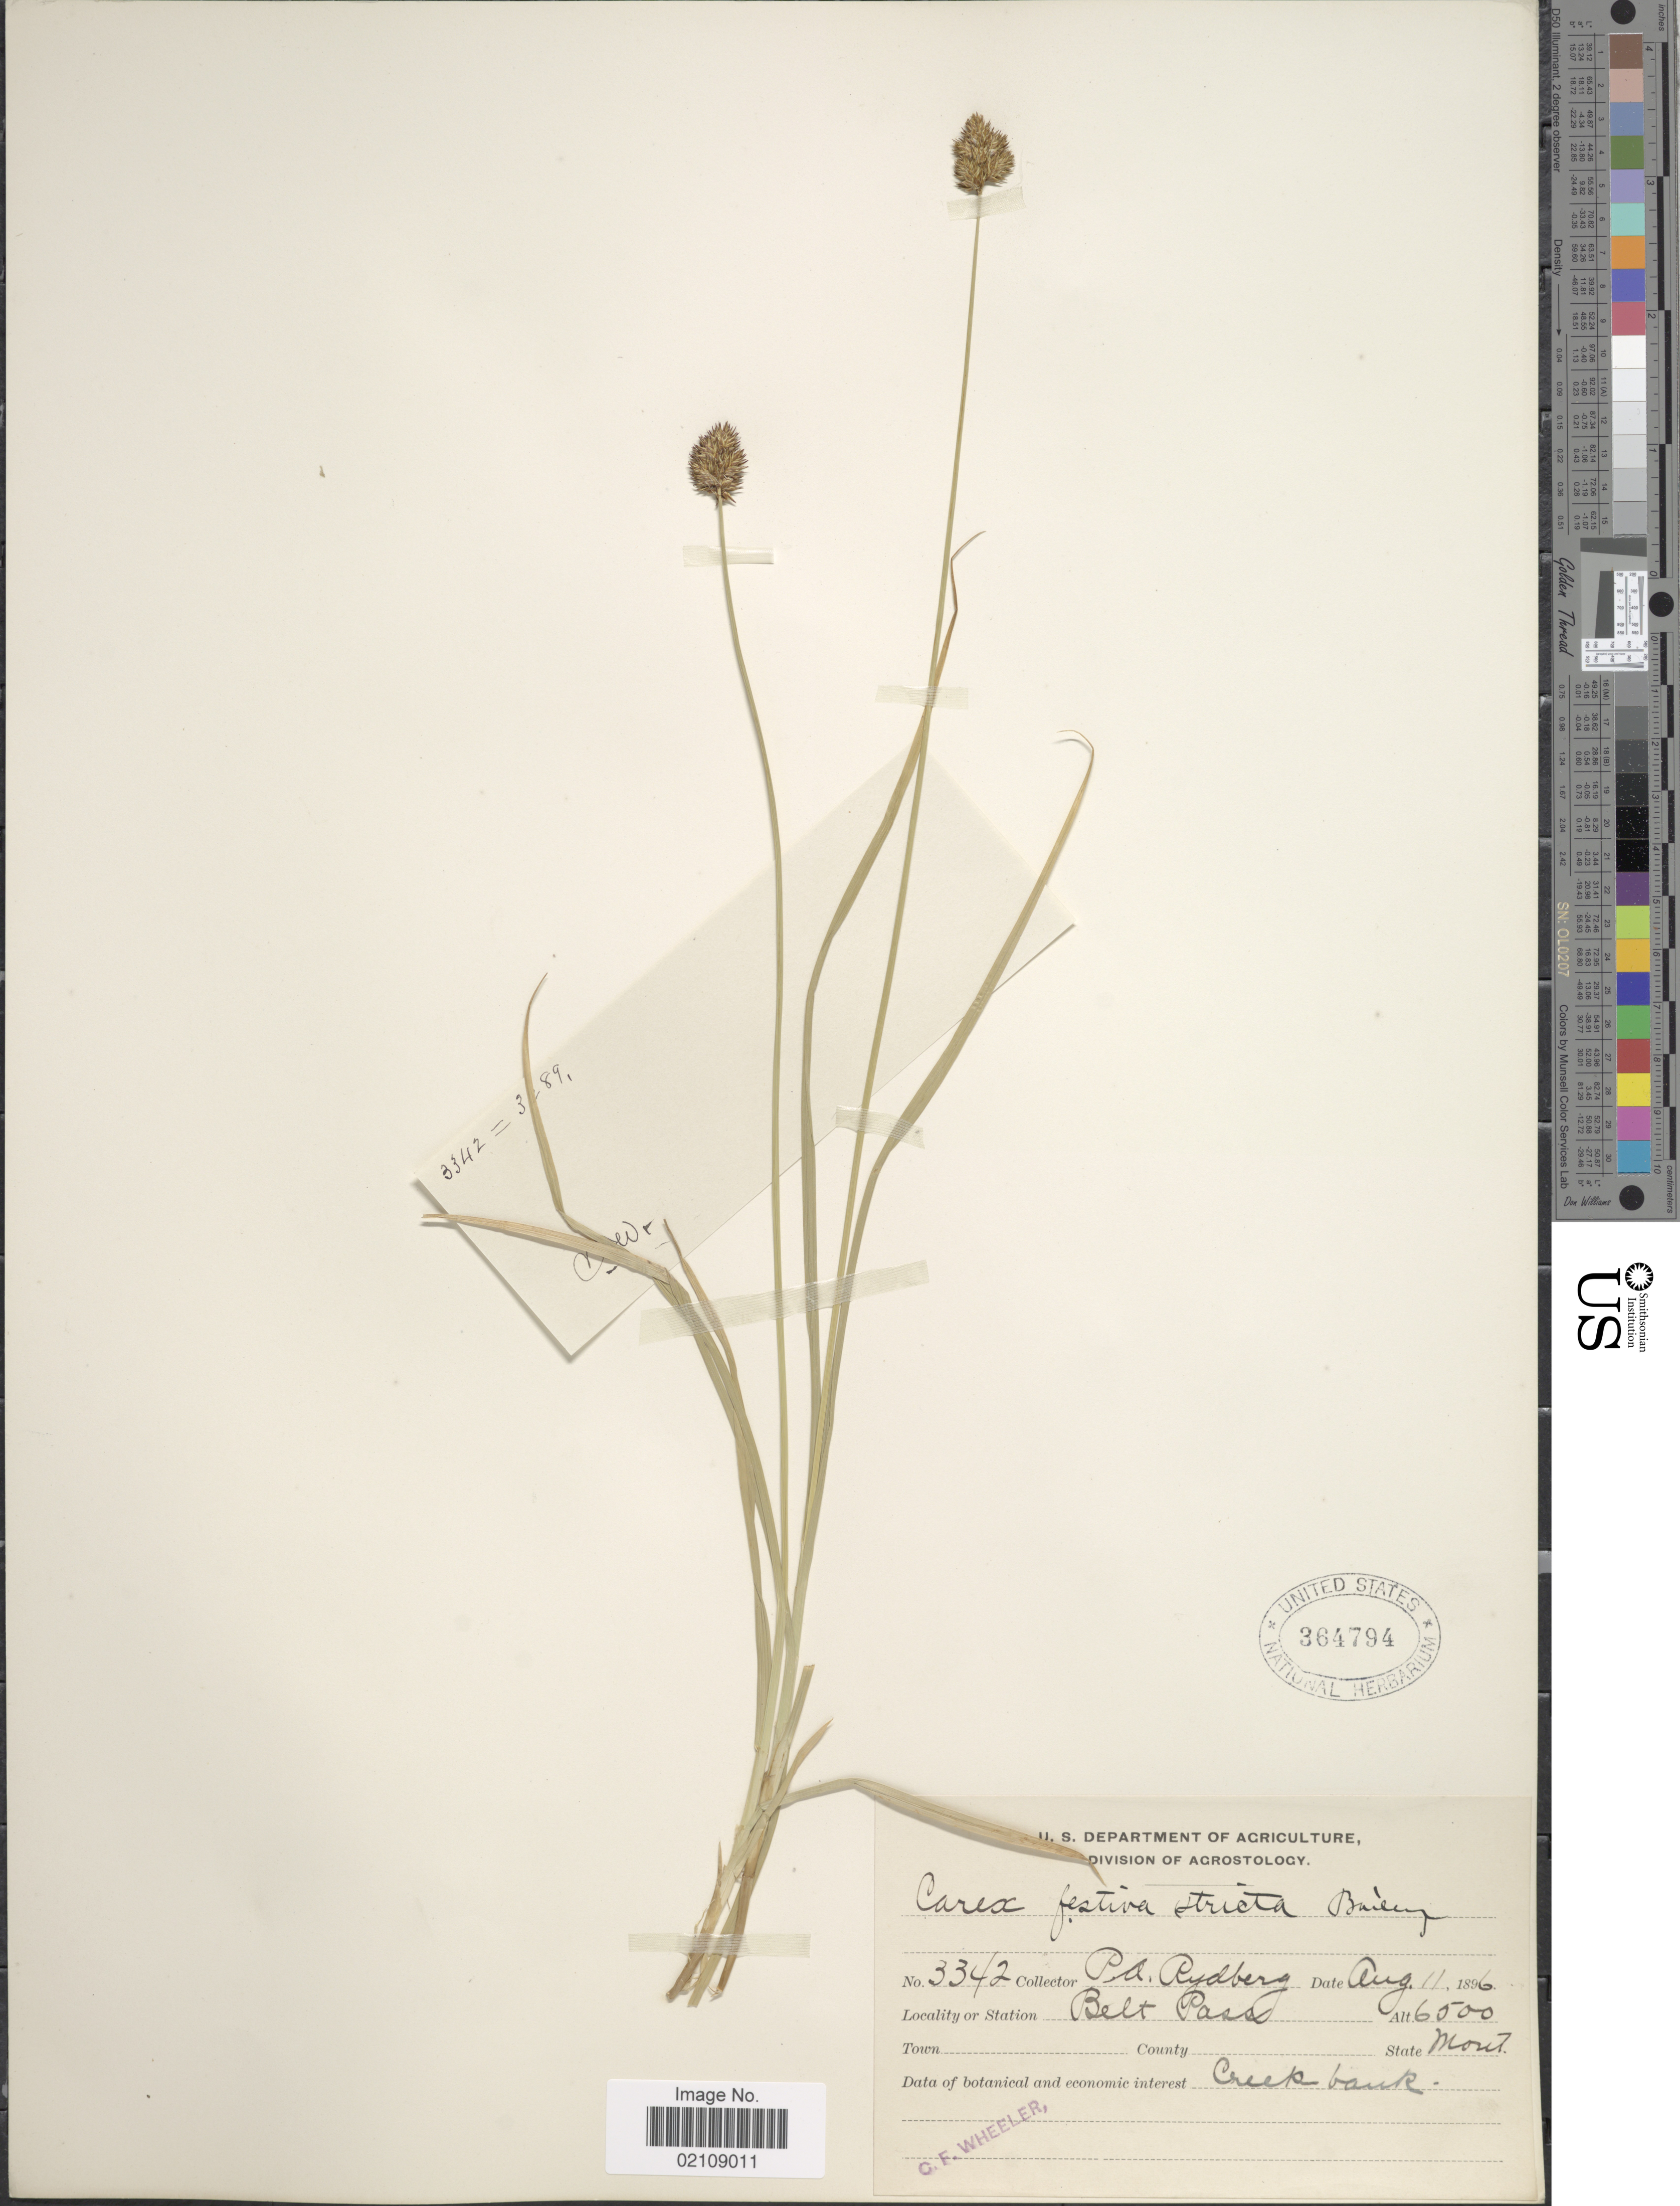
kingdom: Plantae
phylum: Tracheophyta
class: Liliopsida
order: Poales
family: Cyperaceae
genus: Carex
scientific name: Carex festiva var. stricta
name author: L.H. Bailey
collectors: P. A. Rydberg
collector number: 3342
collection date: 1896-08-11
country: United States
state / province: Montana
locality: Belt Pass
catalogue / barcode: US 364794